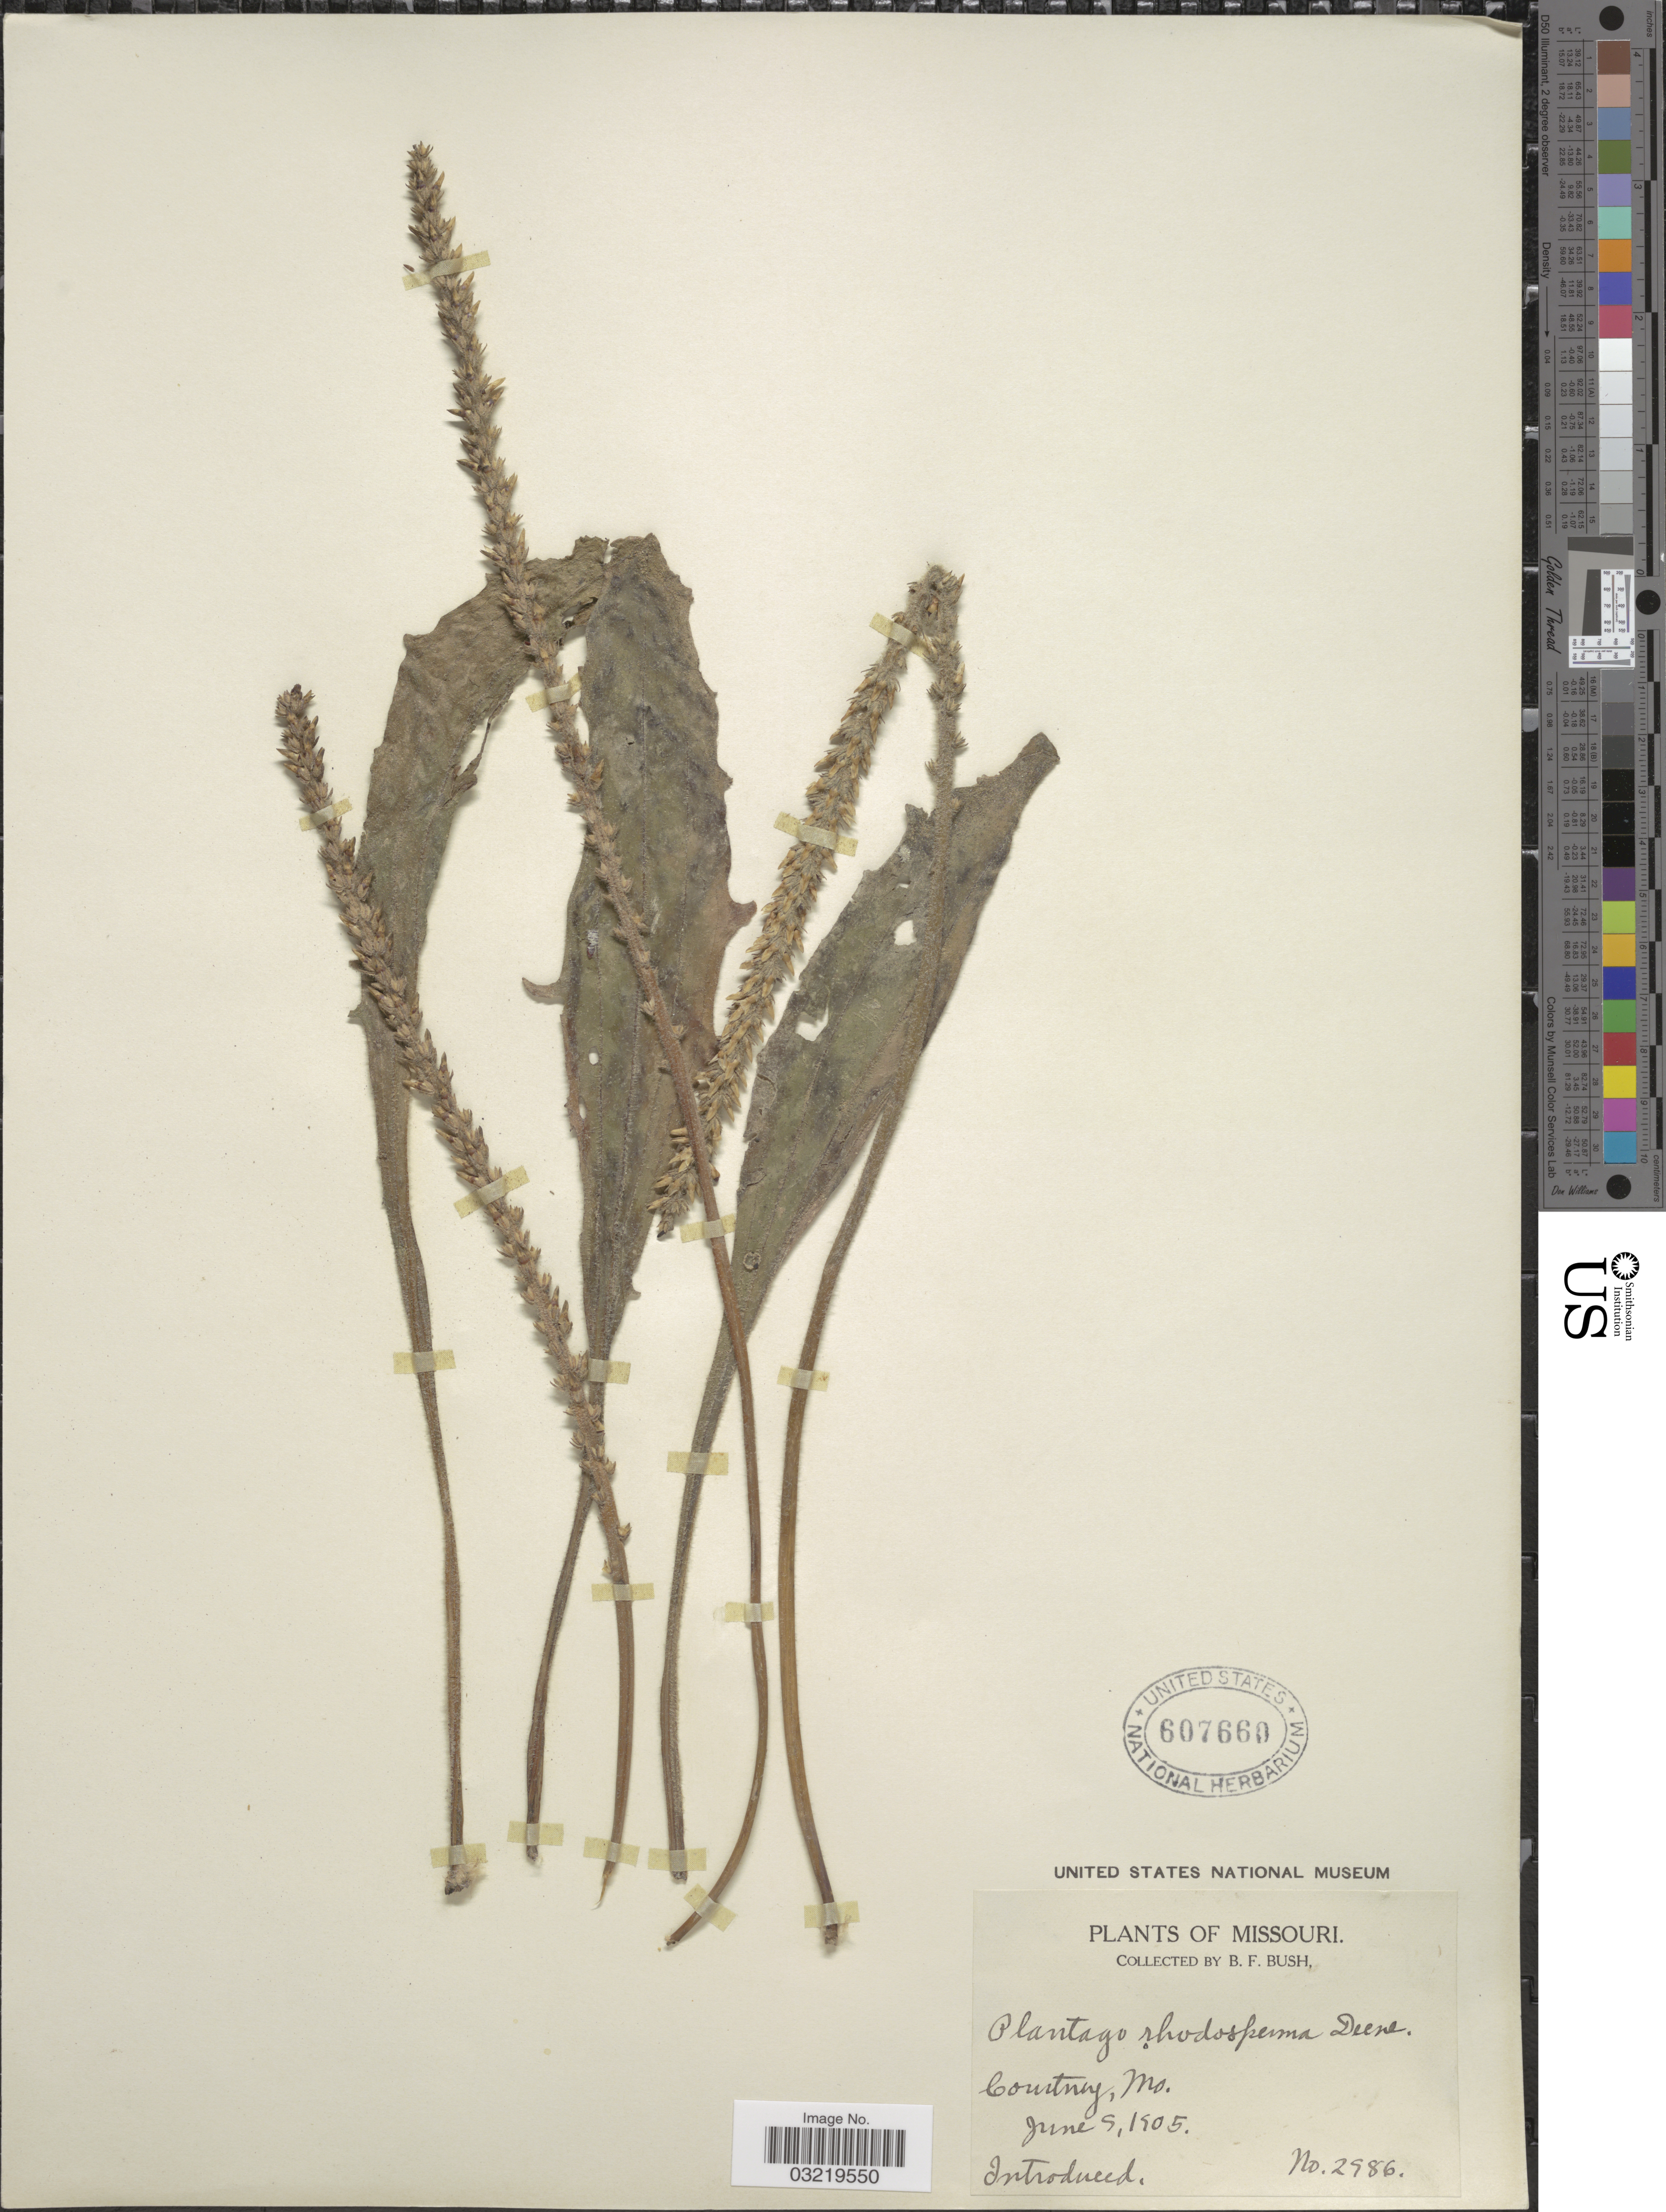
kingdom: Plantae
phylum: Tracheophyta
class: Magnoliopsida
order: Lamiales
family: Plantaginaceae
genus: Plantago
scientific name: Plantago rhodosperma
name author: Decne.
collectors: B. F. Bush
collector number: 2986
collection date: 1905-06-09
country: United States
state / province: Missouri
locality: Courtney.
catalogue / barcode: US 607660